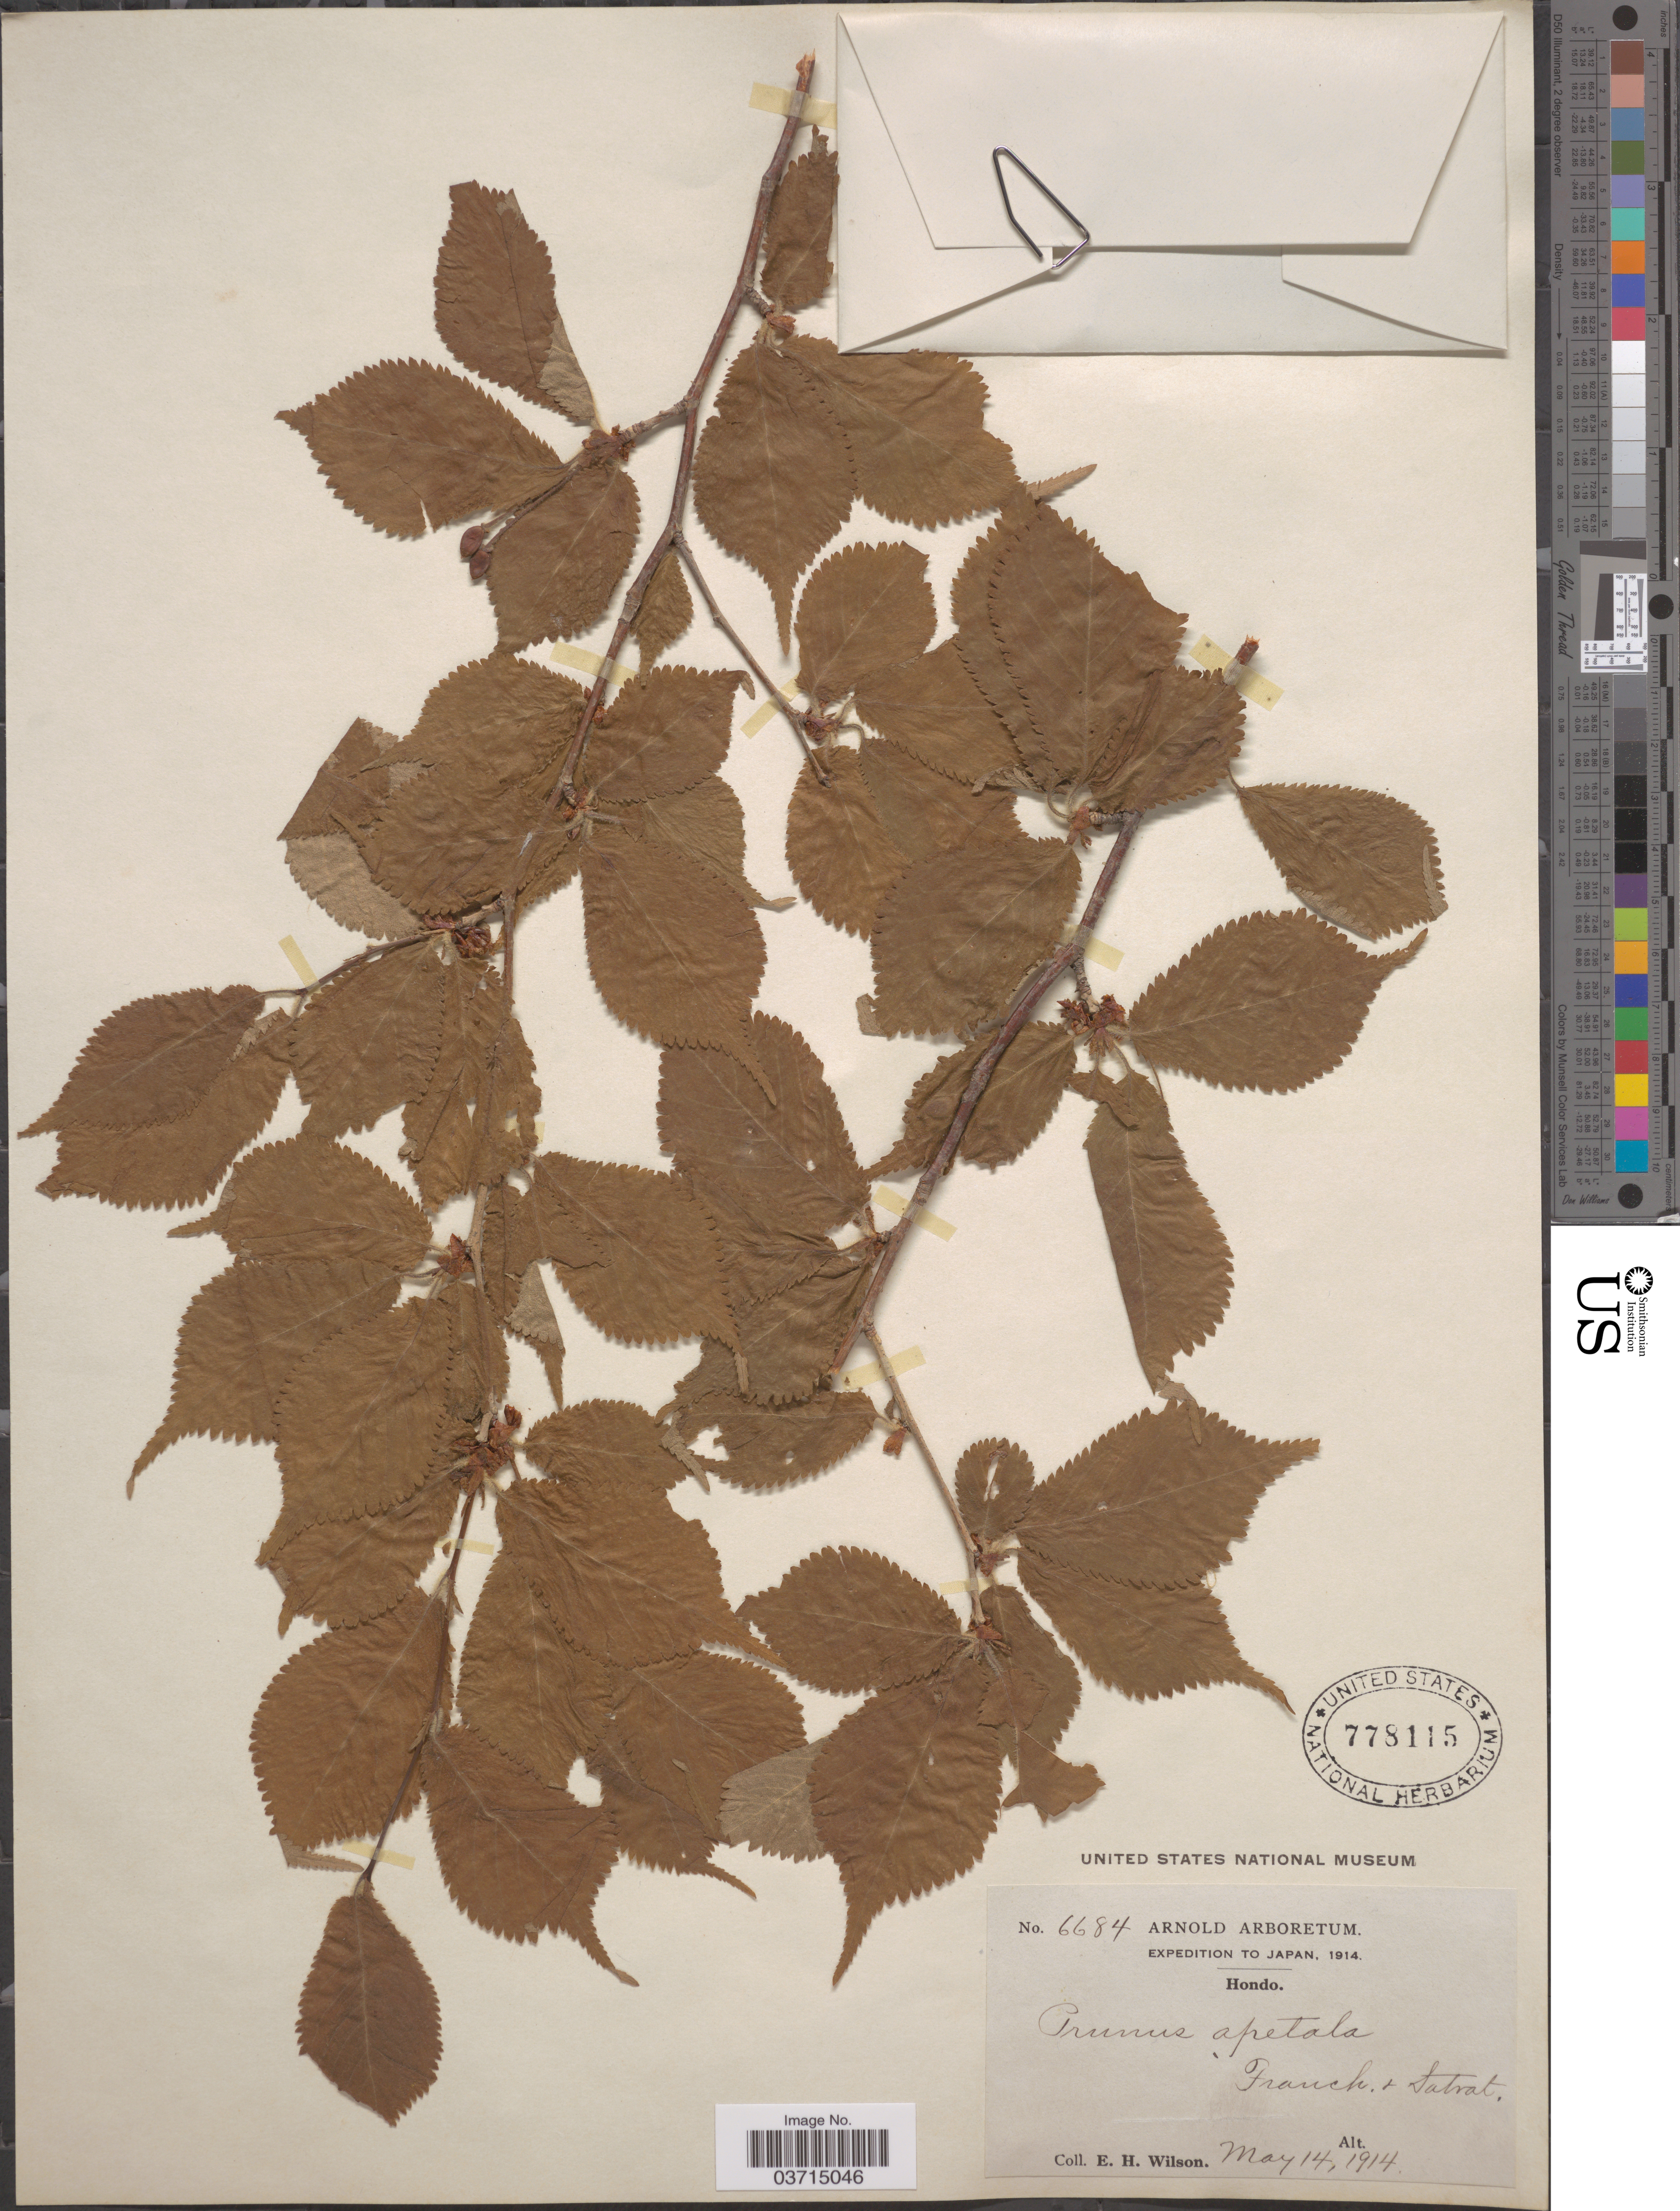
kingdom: Plantae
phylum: Tracheophyta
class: Magnoliopsida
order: Rosales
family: Rosaceae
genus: Prunus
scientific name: Prunus apetala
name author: (Siebold & Zucc.) Franch. & Sav.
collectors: E. Wilson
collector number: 6684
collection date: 1914-05-14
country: Japan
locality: Hondo.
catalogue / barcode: US 778115